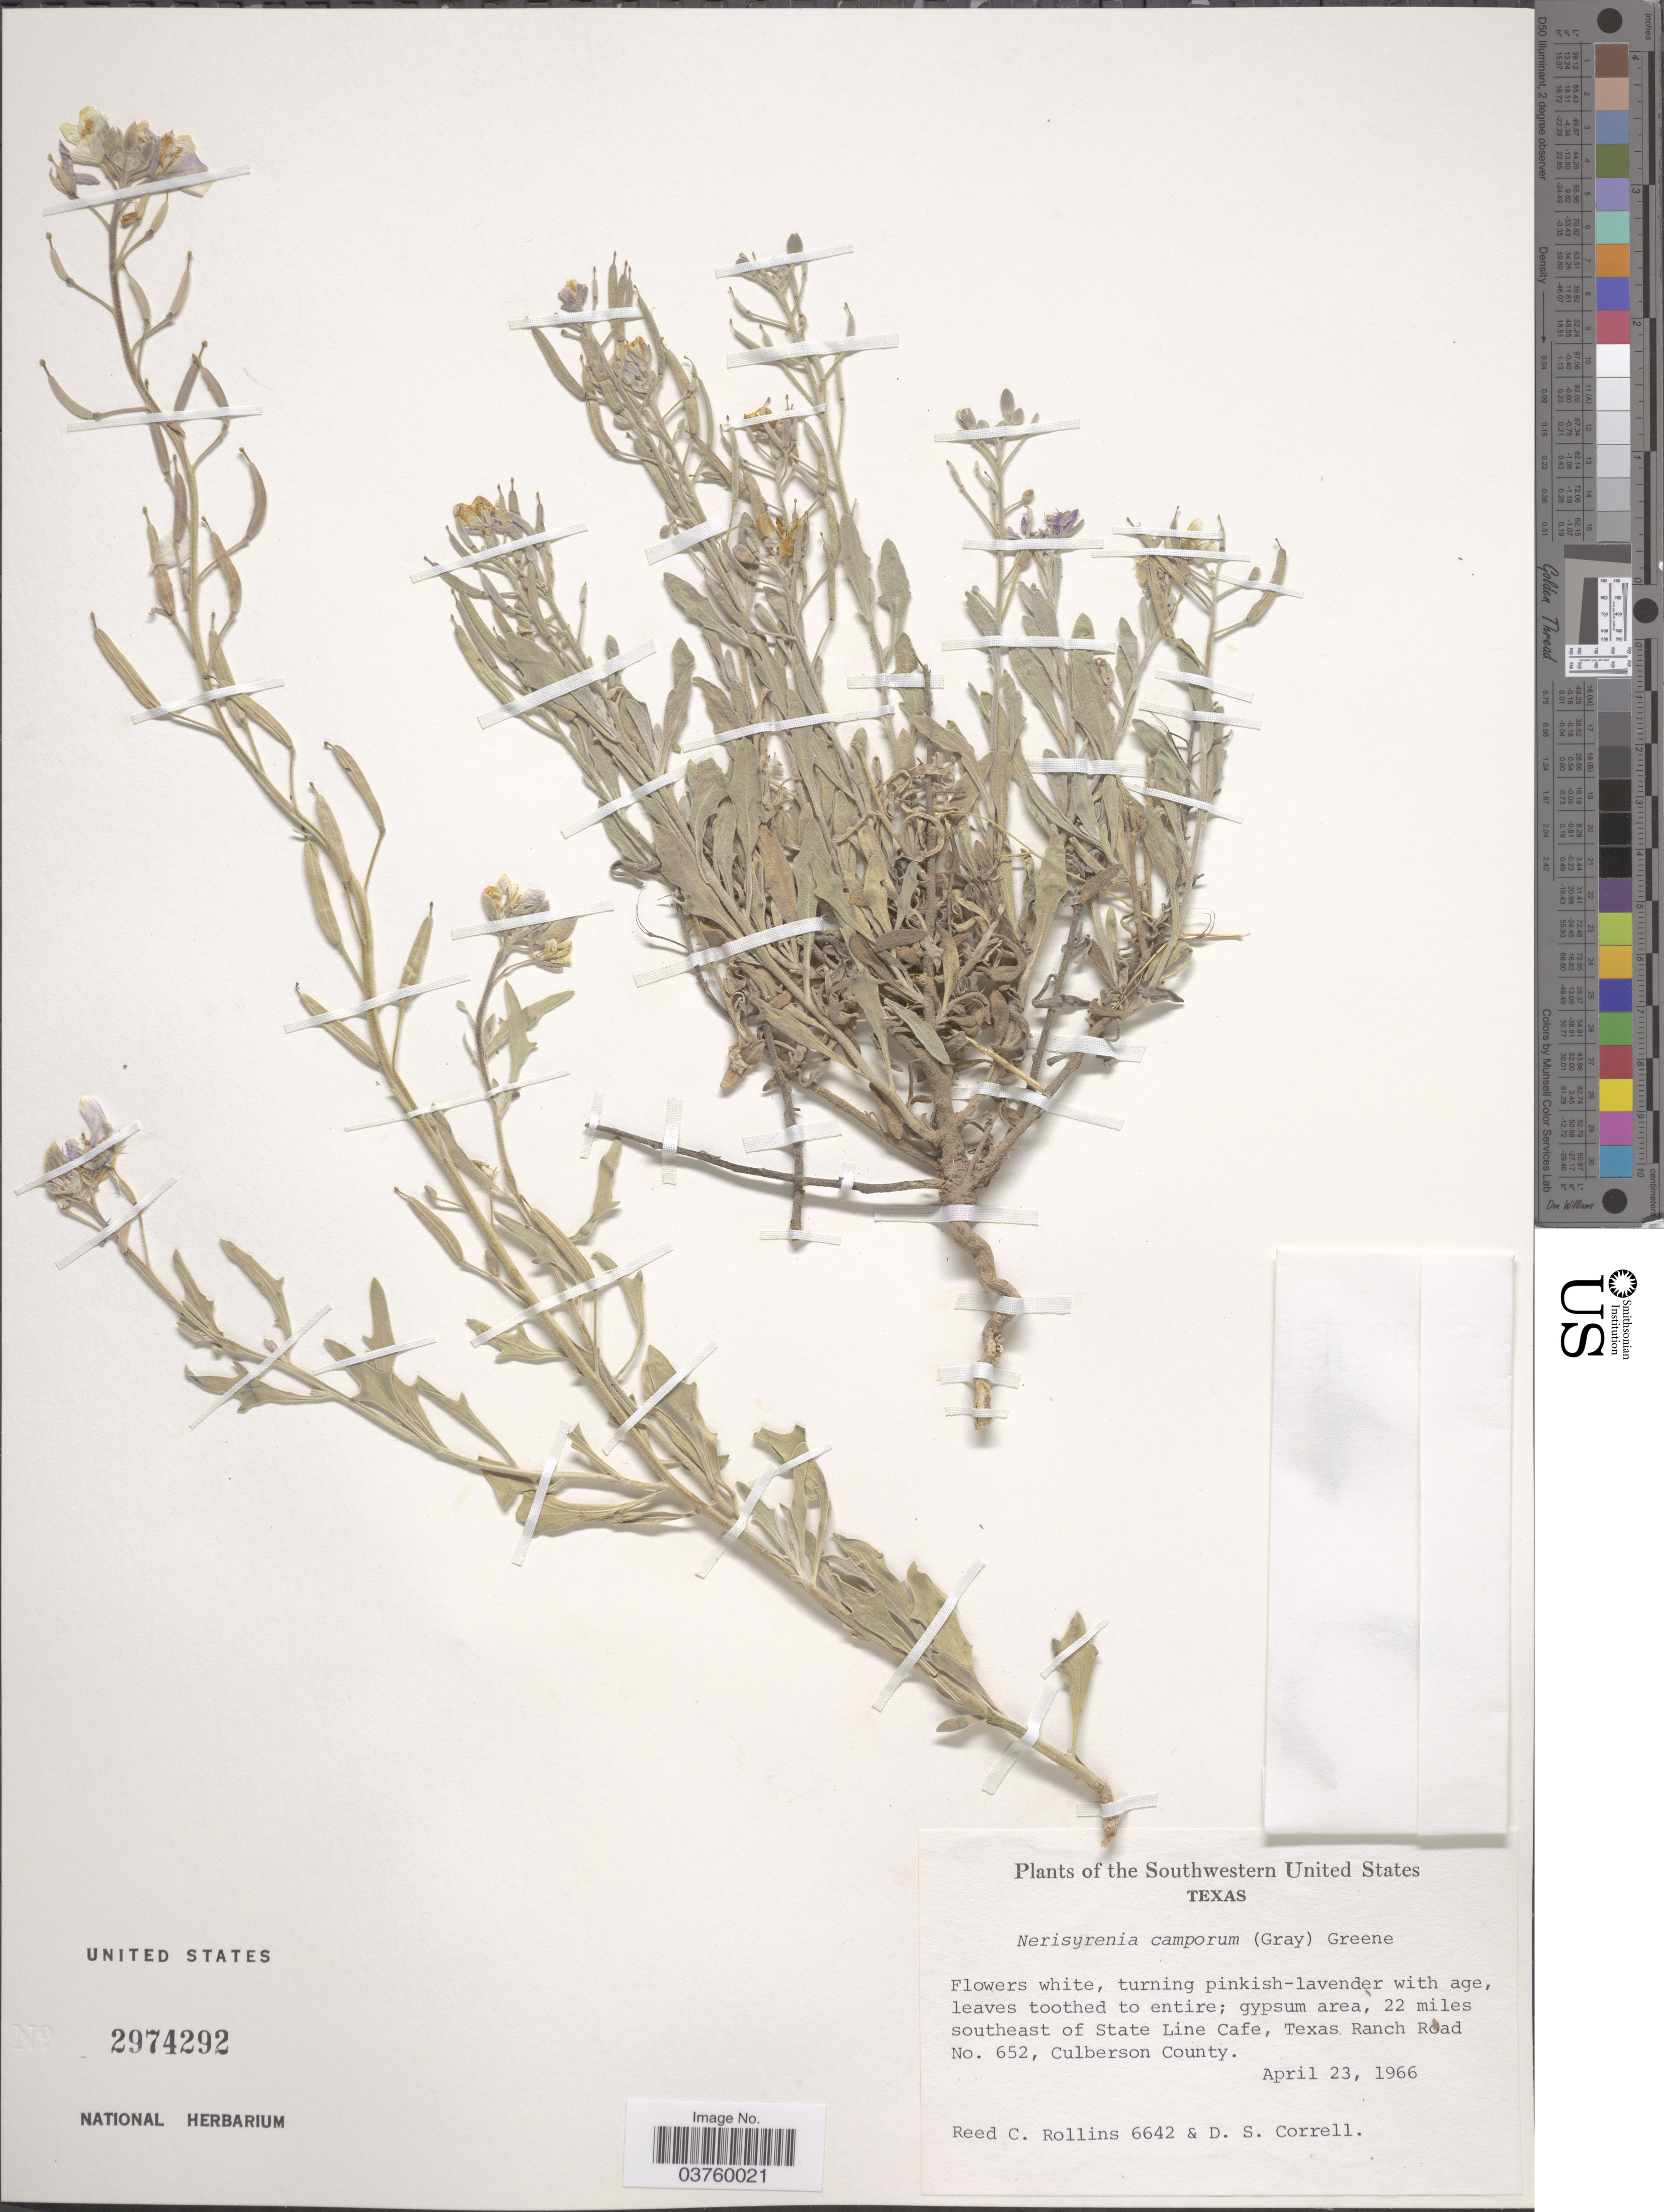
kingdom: Plantae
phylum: Tracheophyta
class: Magnoliopsida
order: Brassicales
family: Brassicaceae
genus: Nerisyrenia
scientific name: Nerisyrenia camporum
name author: (A. Gray) Greene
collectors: R. C. Rollins & D. S. Correll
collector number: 6642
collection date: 1966-04-23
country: United States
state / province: Texas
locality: The Southwestern United States. Gypsum area, 22 miles southeast of State Line Cafe, Texas Ranch Road No. 652, Culberson County.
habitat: gypsum area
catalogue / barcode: US 2974292